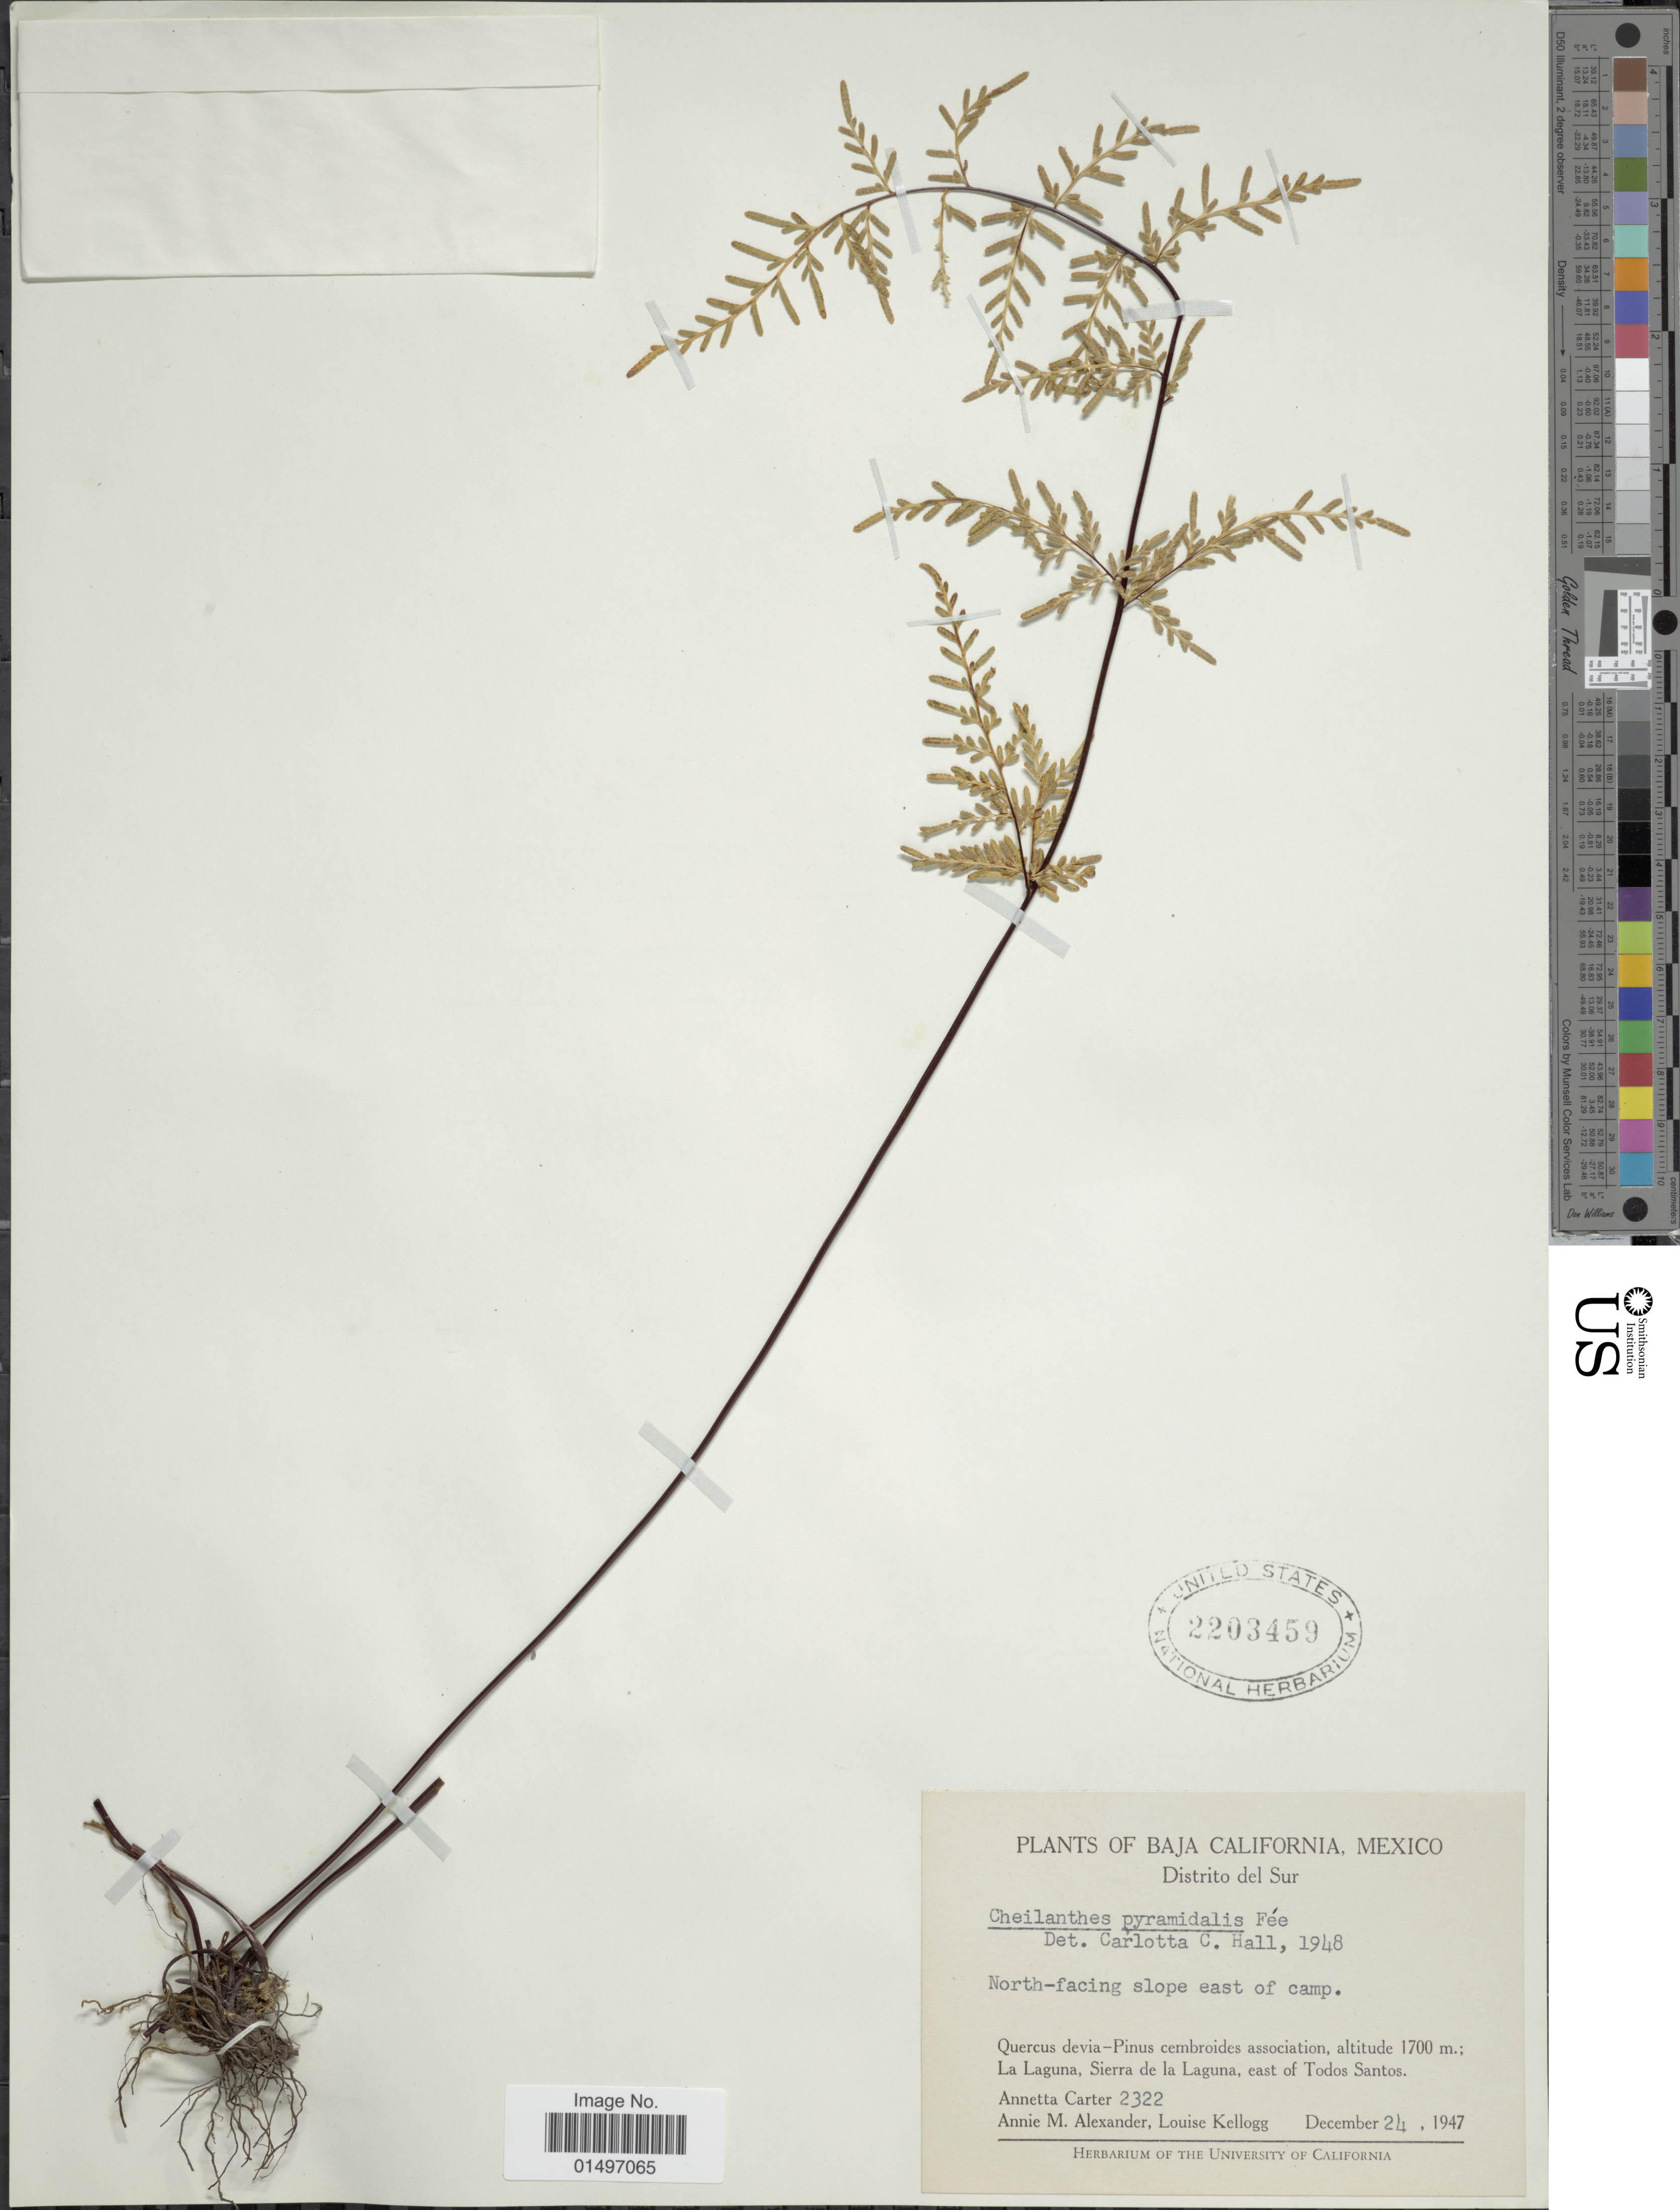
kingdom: Plantae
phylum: Tracheophyta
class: Polypodiopsida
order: Polypodiales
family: Pteridaceae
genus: Gaga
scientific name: Gaga hirsuta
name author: (Link) Fay W. Li & Windham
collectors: A. Carter, A. M. Alexander & L. Kellogg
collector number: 2322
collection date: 1947-12-24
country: Mexico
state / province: Baja California Sur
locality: Baja California, Mexico, Distrito del Sur, La Laguna, Sierra de la Laguna, east of Todos Santos.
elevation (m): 1700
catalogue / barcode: US 2203459